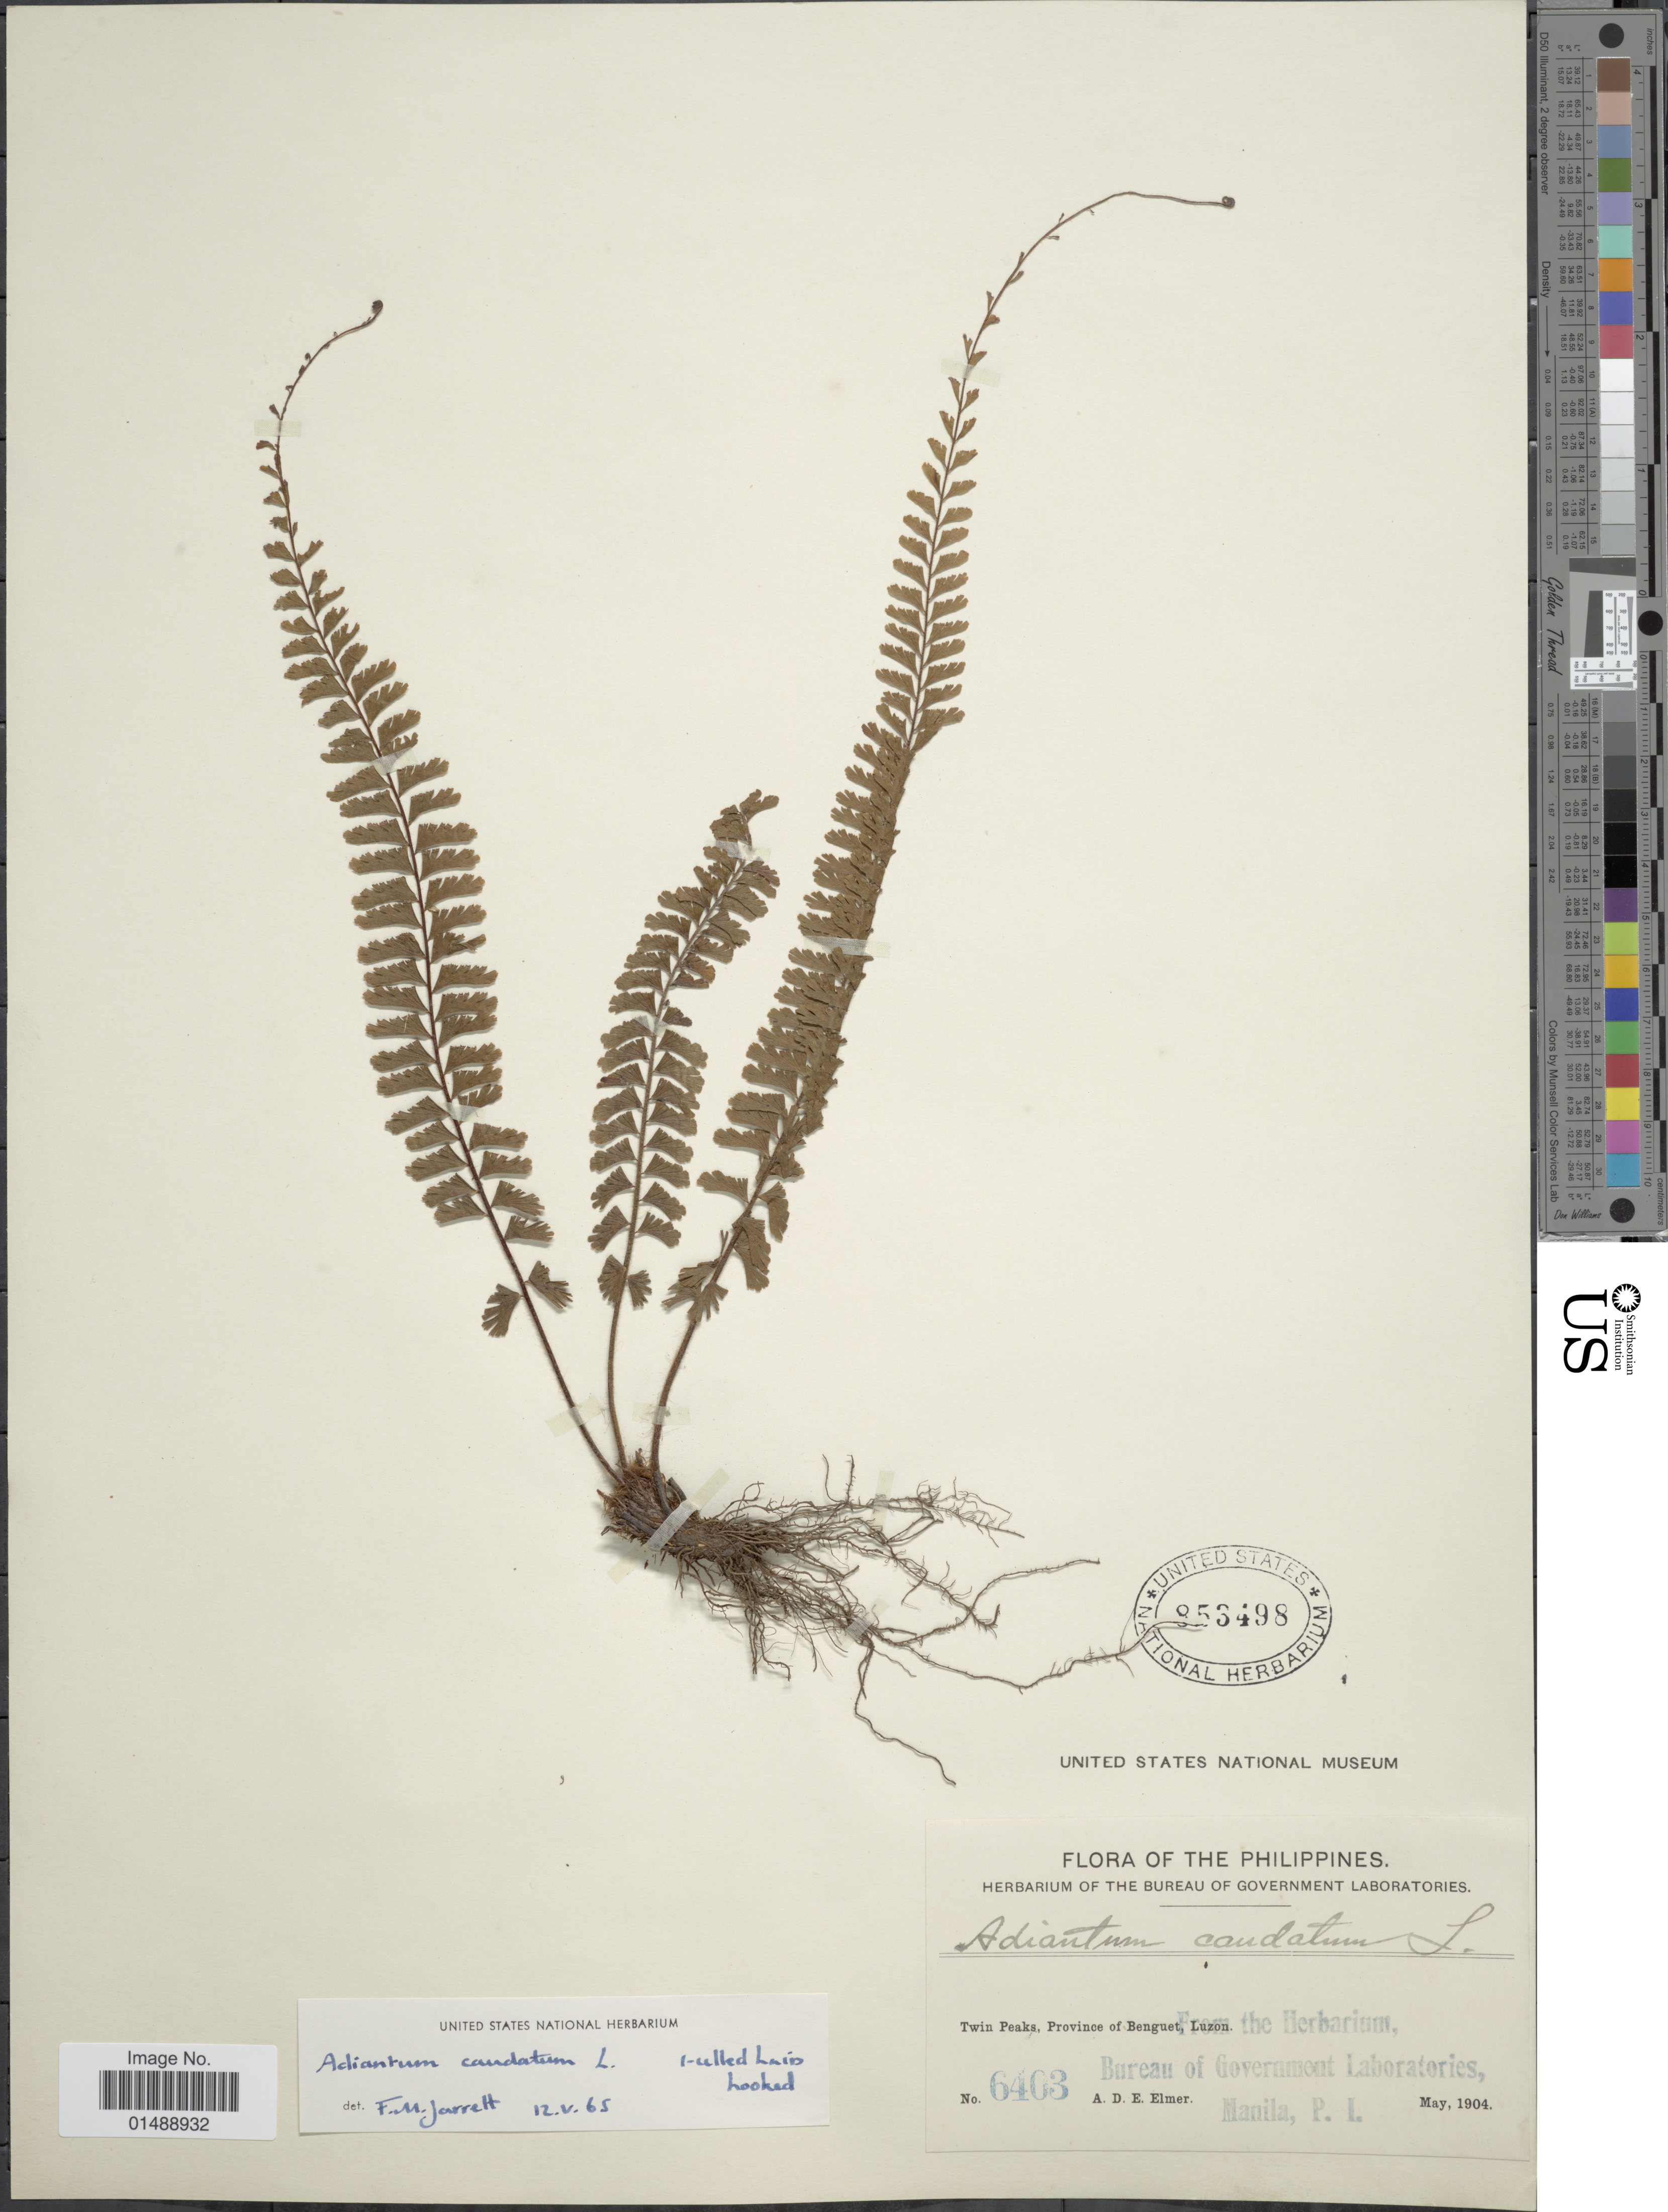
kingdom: Plantae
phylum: Tracheophyta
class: Polypodiopsida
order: Polypodiales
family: Pteridaceae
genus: Adiantum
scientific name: Adiantum caudatum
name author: L.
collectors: A. D. E. Elmer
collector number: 6403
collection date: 1904-05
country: Philippines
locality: Twin Peaks, Province of Benguet, Luzon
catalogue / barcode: US 853498